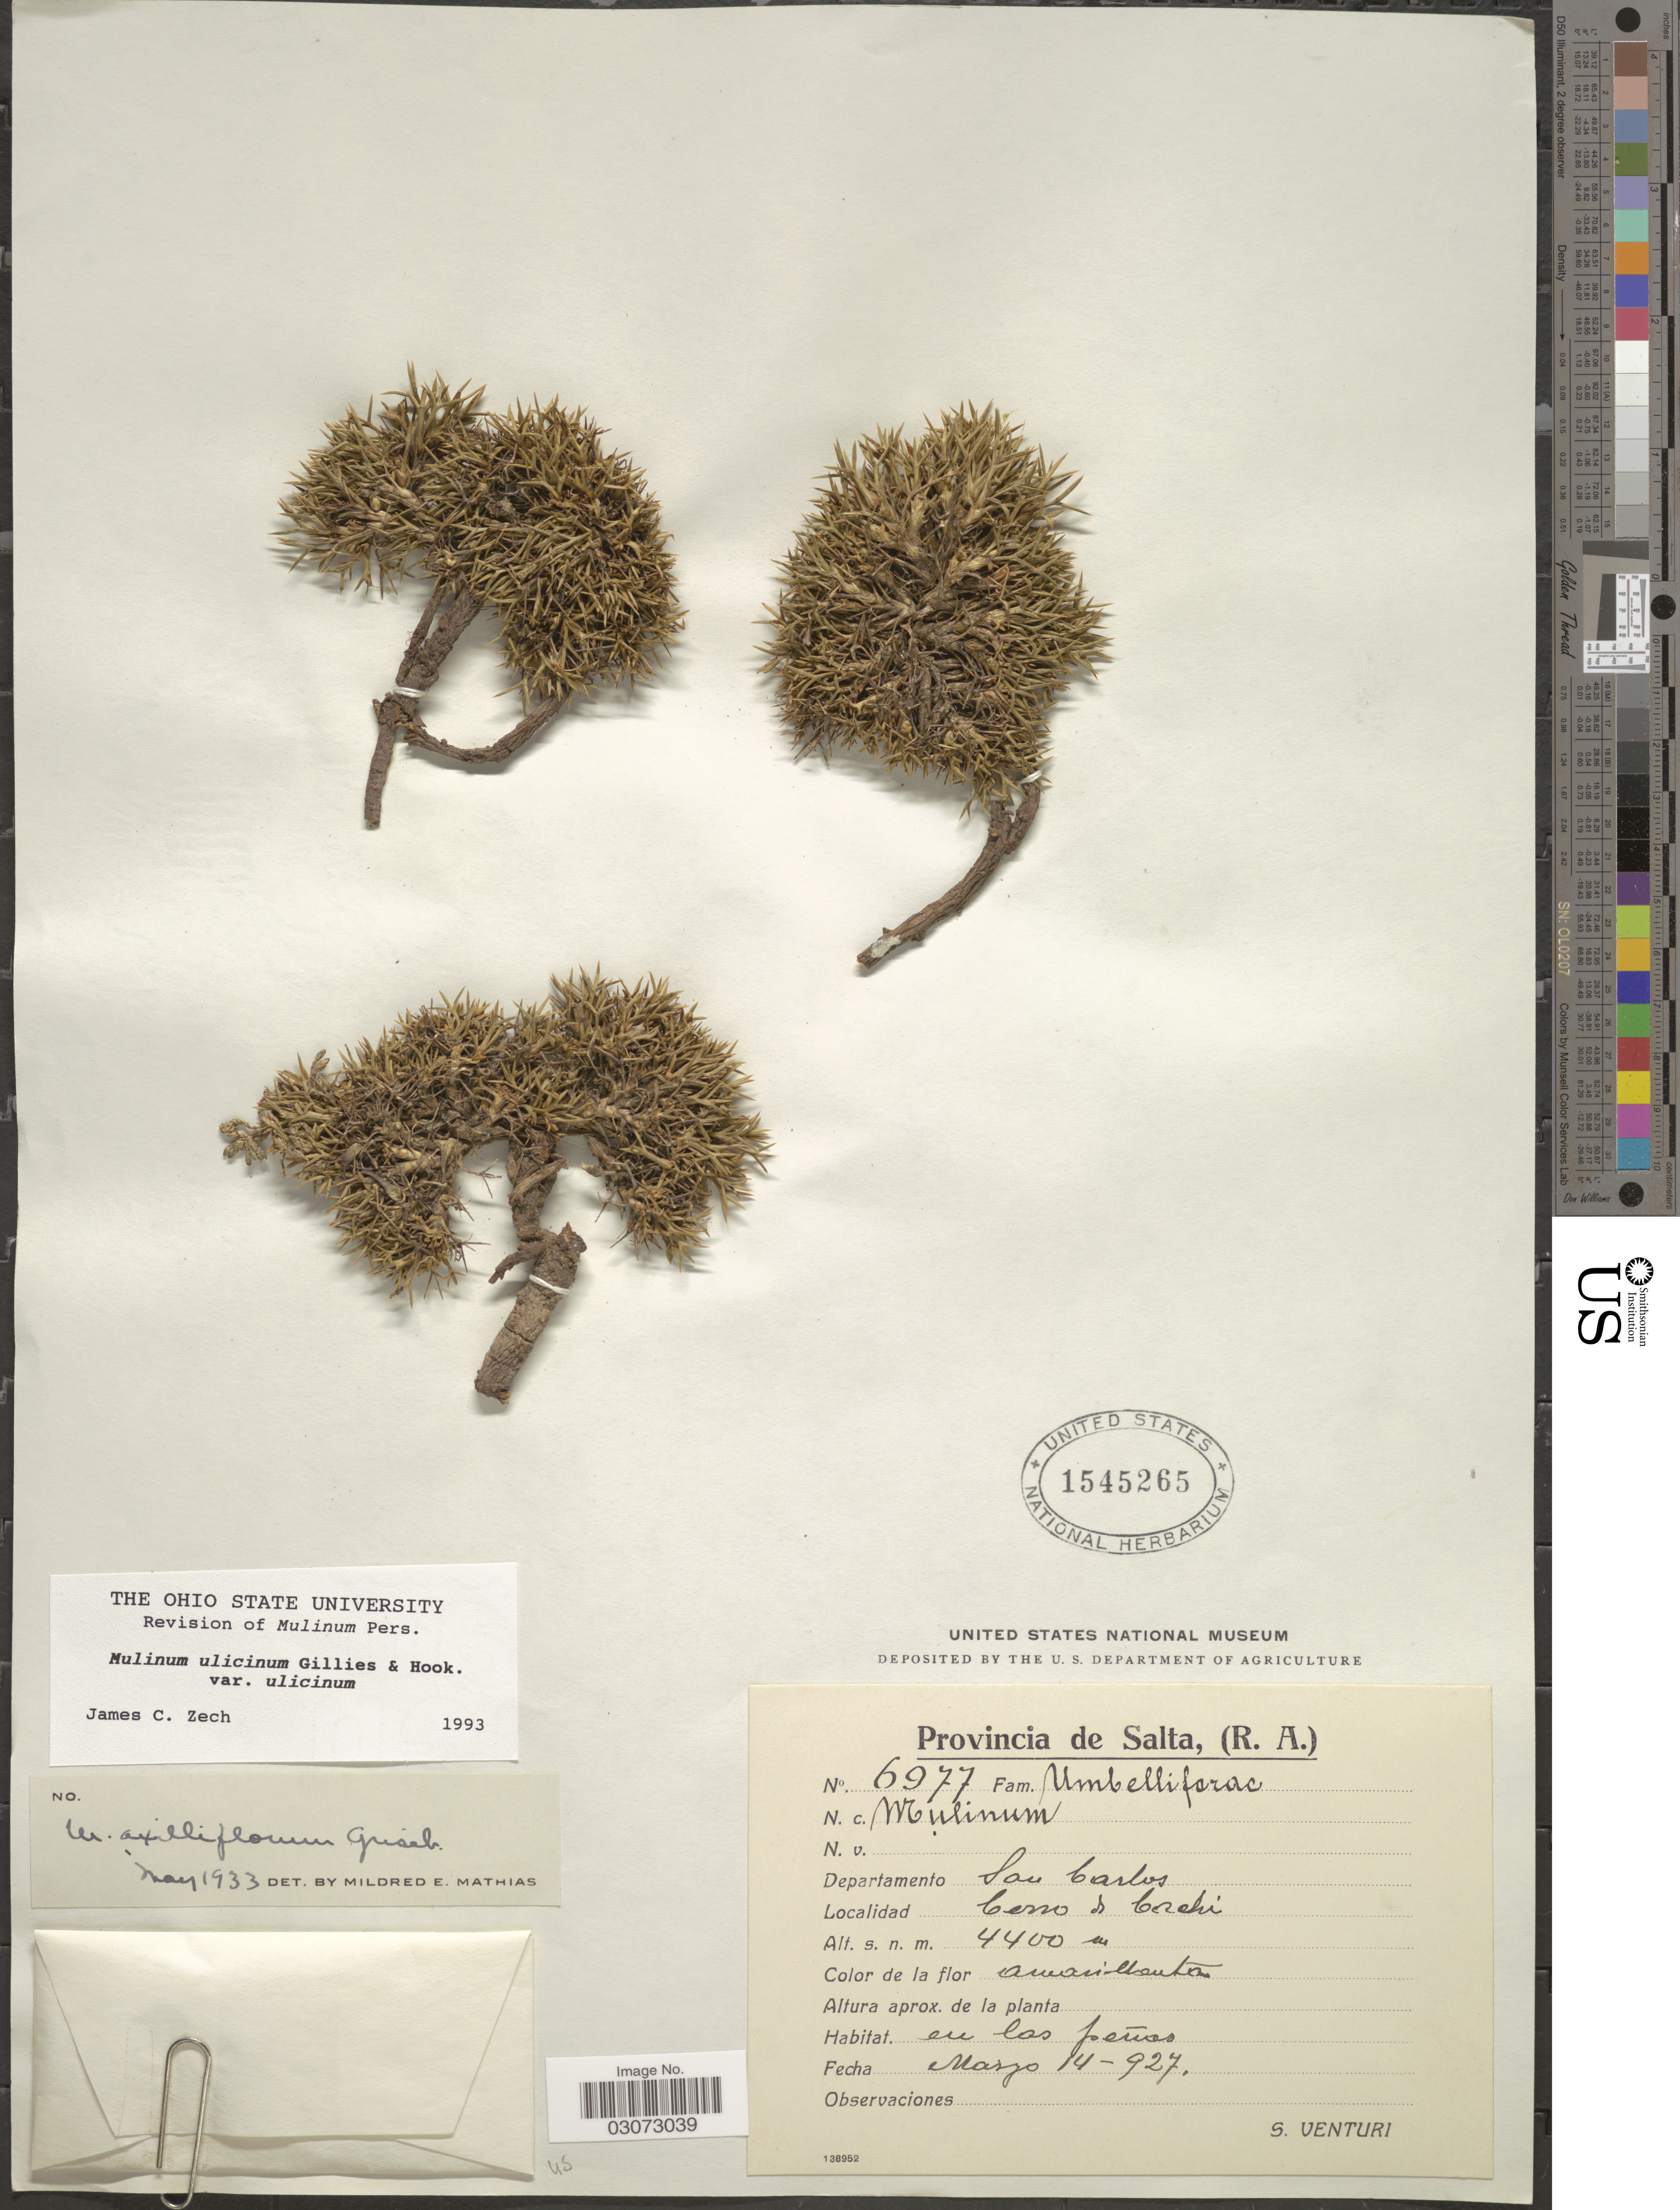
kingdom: Plantae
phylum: Tracheophyta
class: Magnoliopsida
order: Apiales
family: Apiaceae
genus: Mulinum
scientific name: Mulinum ulicinum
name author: Gillet & Hook.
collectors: S. Venturi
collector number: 6977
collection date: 1927-03-14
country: Argentina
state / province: Salta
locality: Provincia de Salta, (R. A.). Departamento San Carlos. Cerro de Cachi.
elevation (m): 4400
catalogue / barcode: US 1545265